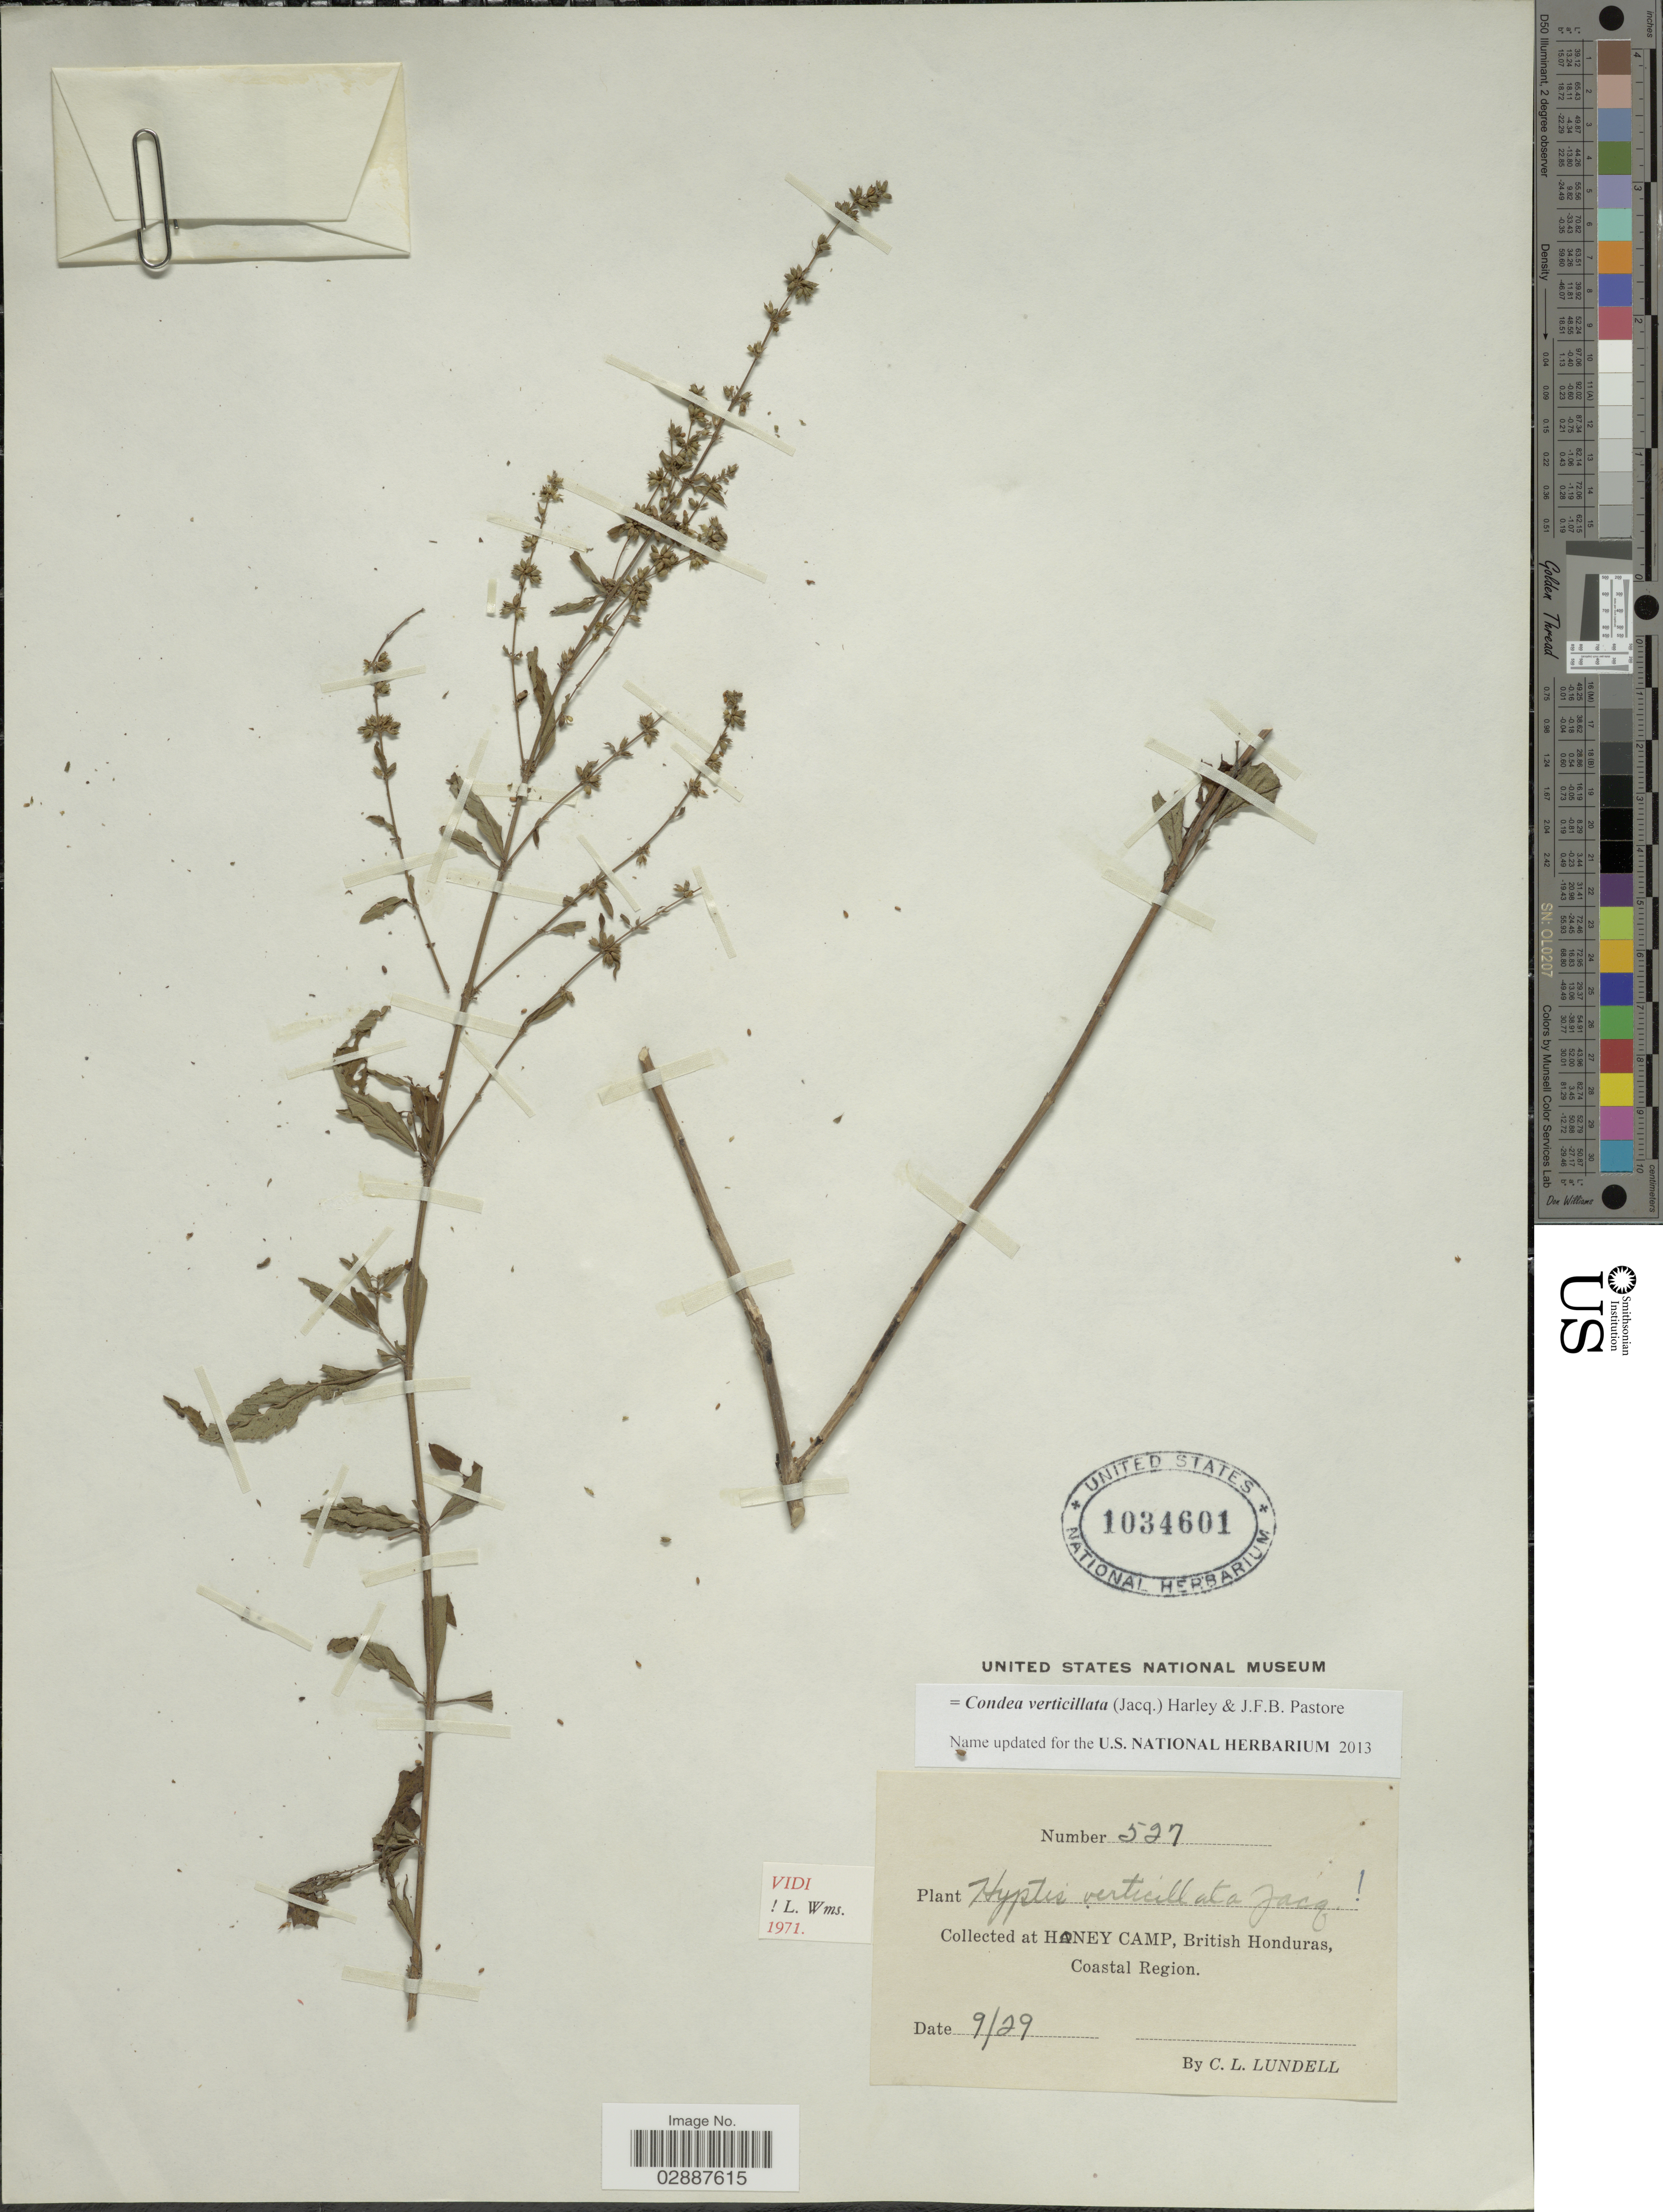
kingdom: Plantae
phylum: Tracheophyta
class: Magnoliopsida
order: Lamiales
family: Lamiaceae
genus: Condea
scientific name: Condea verticillata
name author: (Jacq.) Harley & J.F.B. Pastore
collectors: C. L. Lundell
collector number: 527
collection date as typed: Transcribed d/m/y: /9/29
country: Belize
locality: At Honey Camp, British Honduras, Coastal Region.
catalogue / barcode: US 1034601